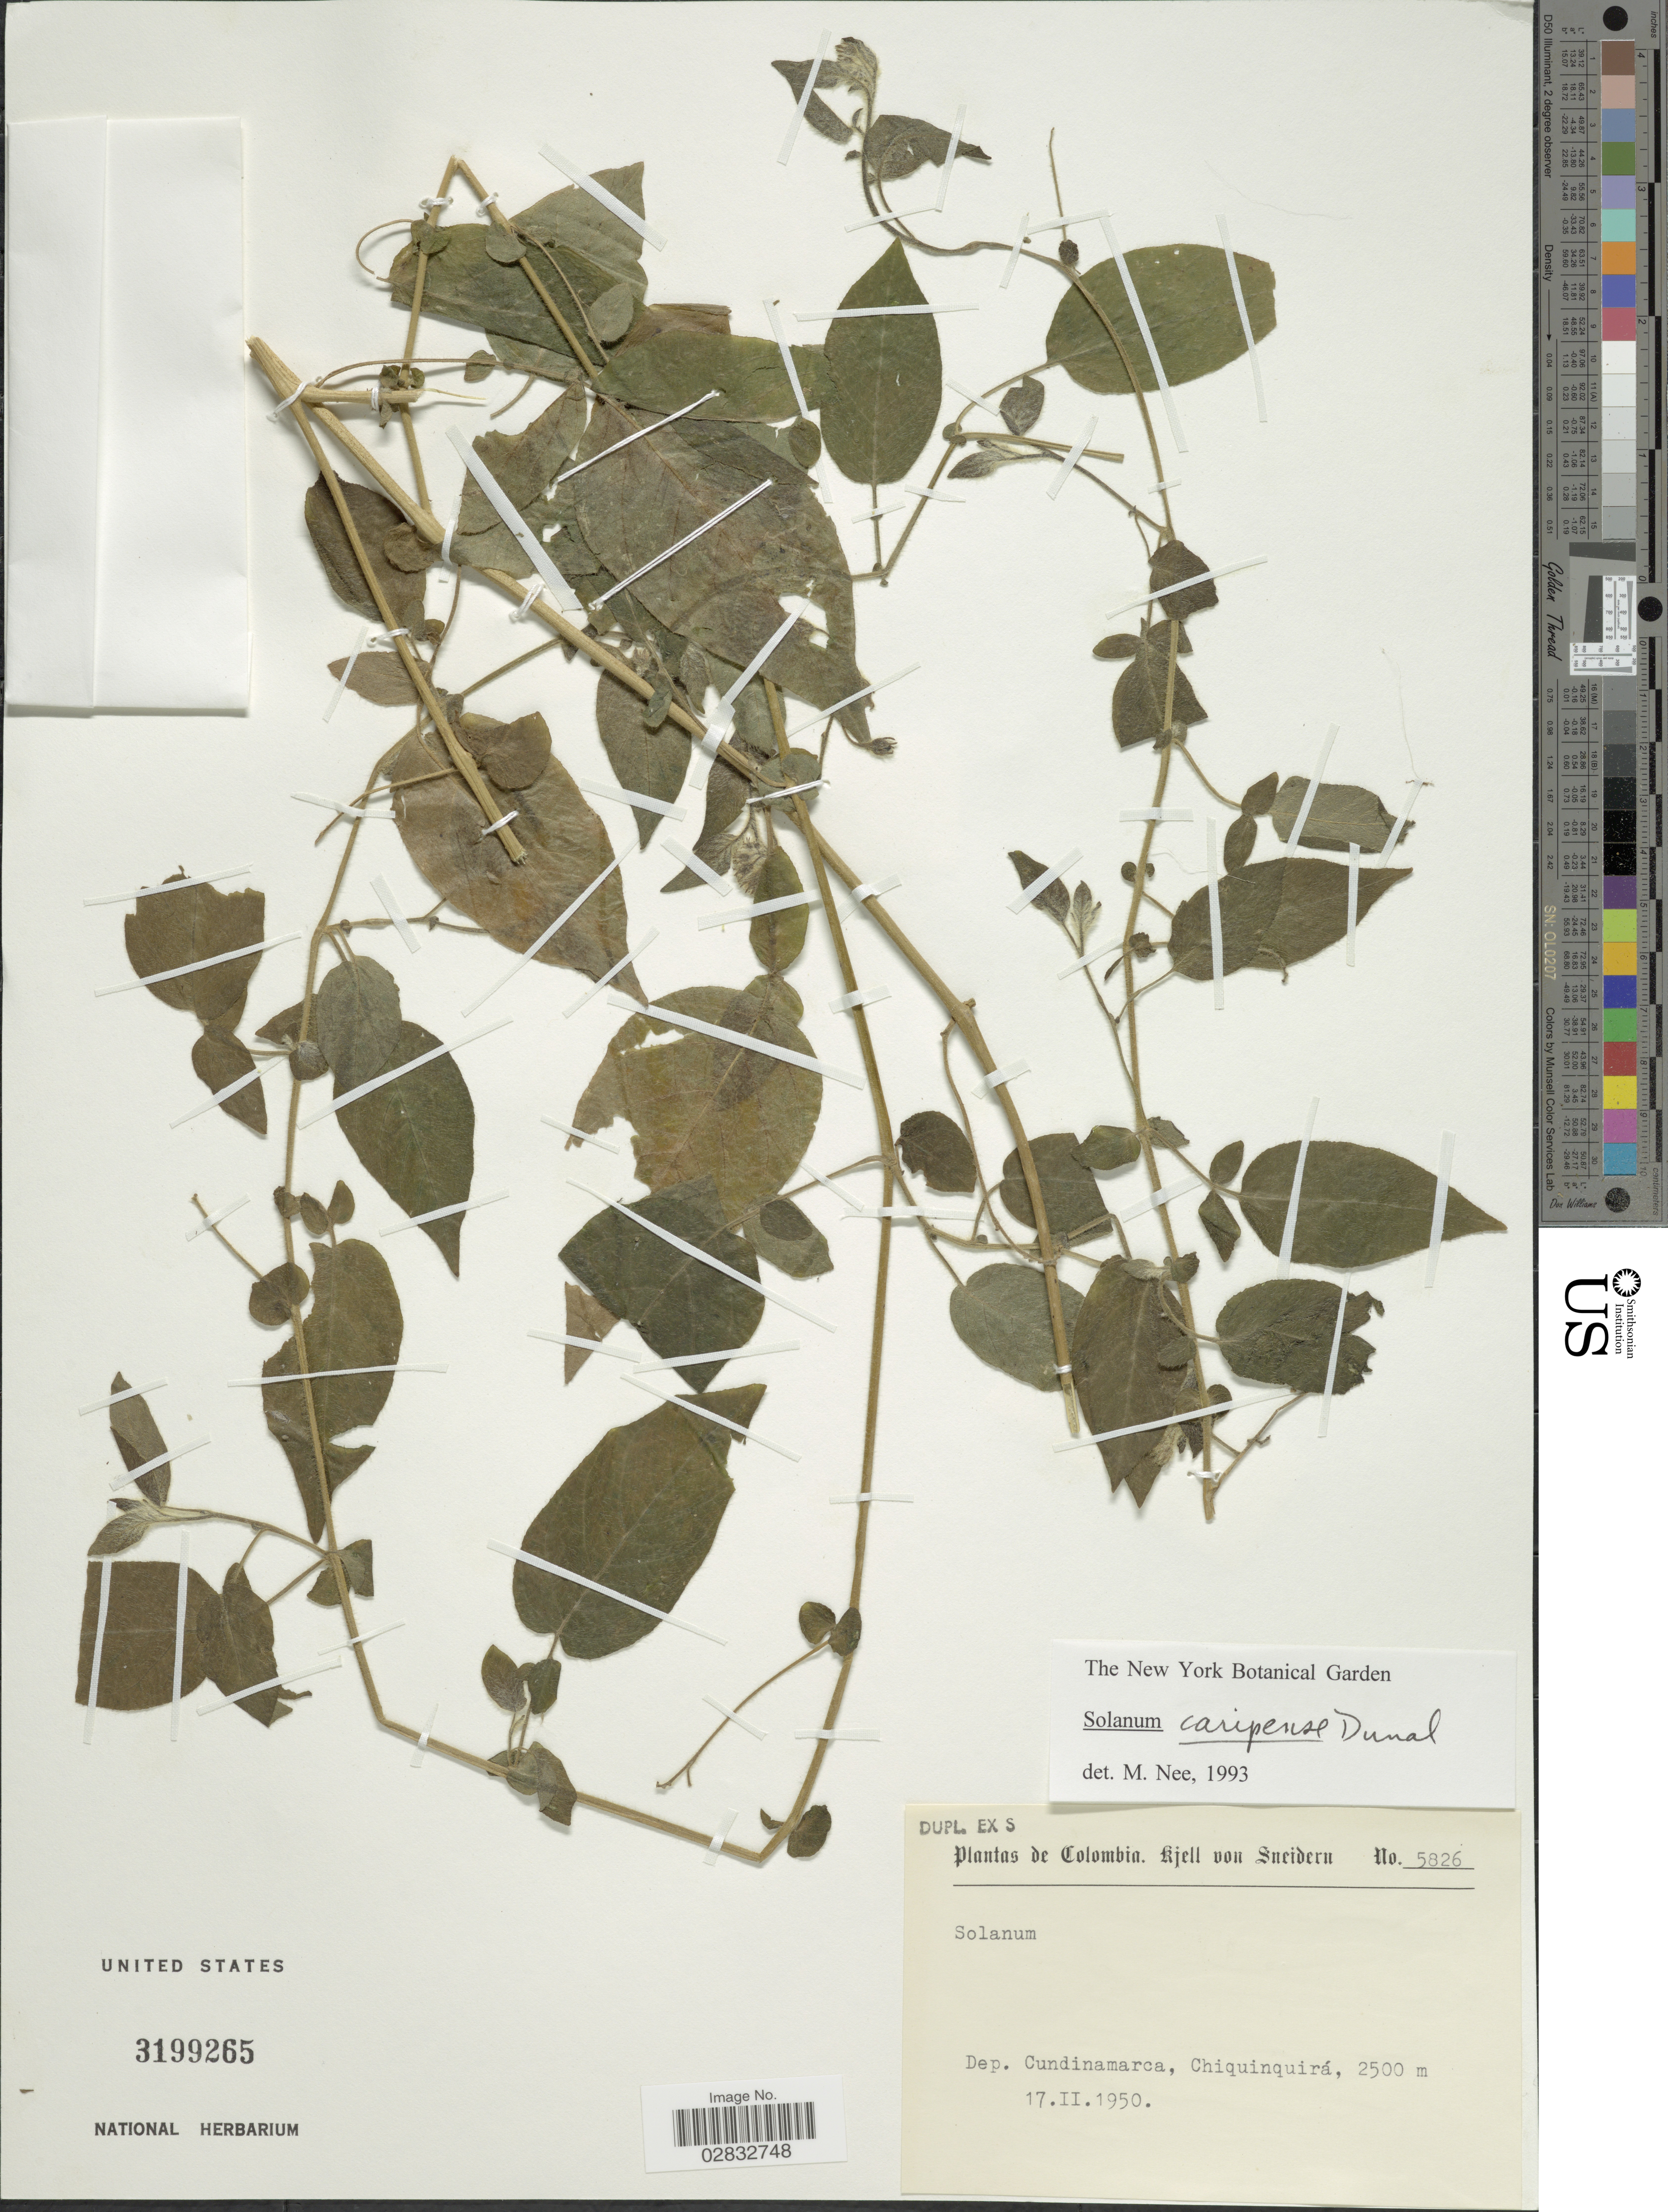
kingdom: Plantae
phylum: Tracheophyta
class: Magnoliopsida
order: Solanales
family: Solanaceae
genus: Solanum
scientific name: Solanum caripense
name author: Humb. & Bonpl. ex Dunal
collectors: K. von Sneidern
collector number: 5826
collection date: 1950-02-17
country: Colombia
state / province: Cundinamarca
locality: Dep. Cundinamarca, Chiquinquirá.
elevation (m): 2500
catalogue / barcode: US 3199265